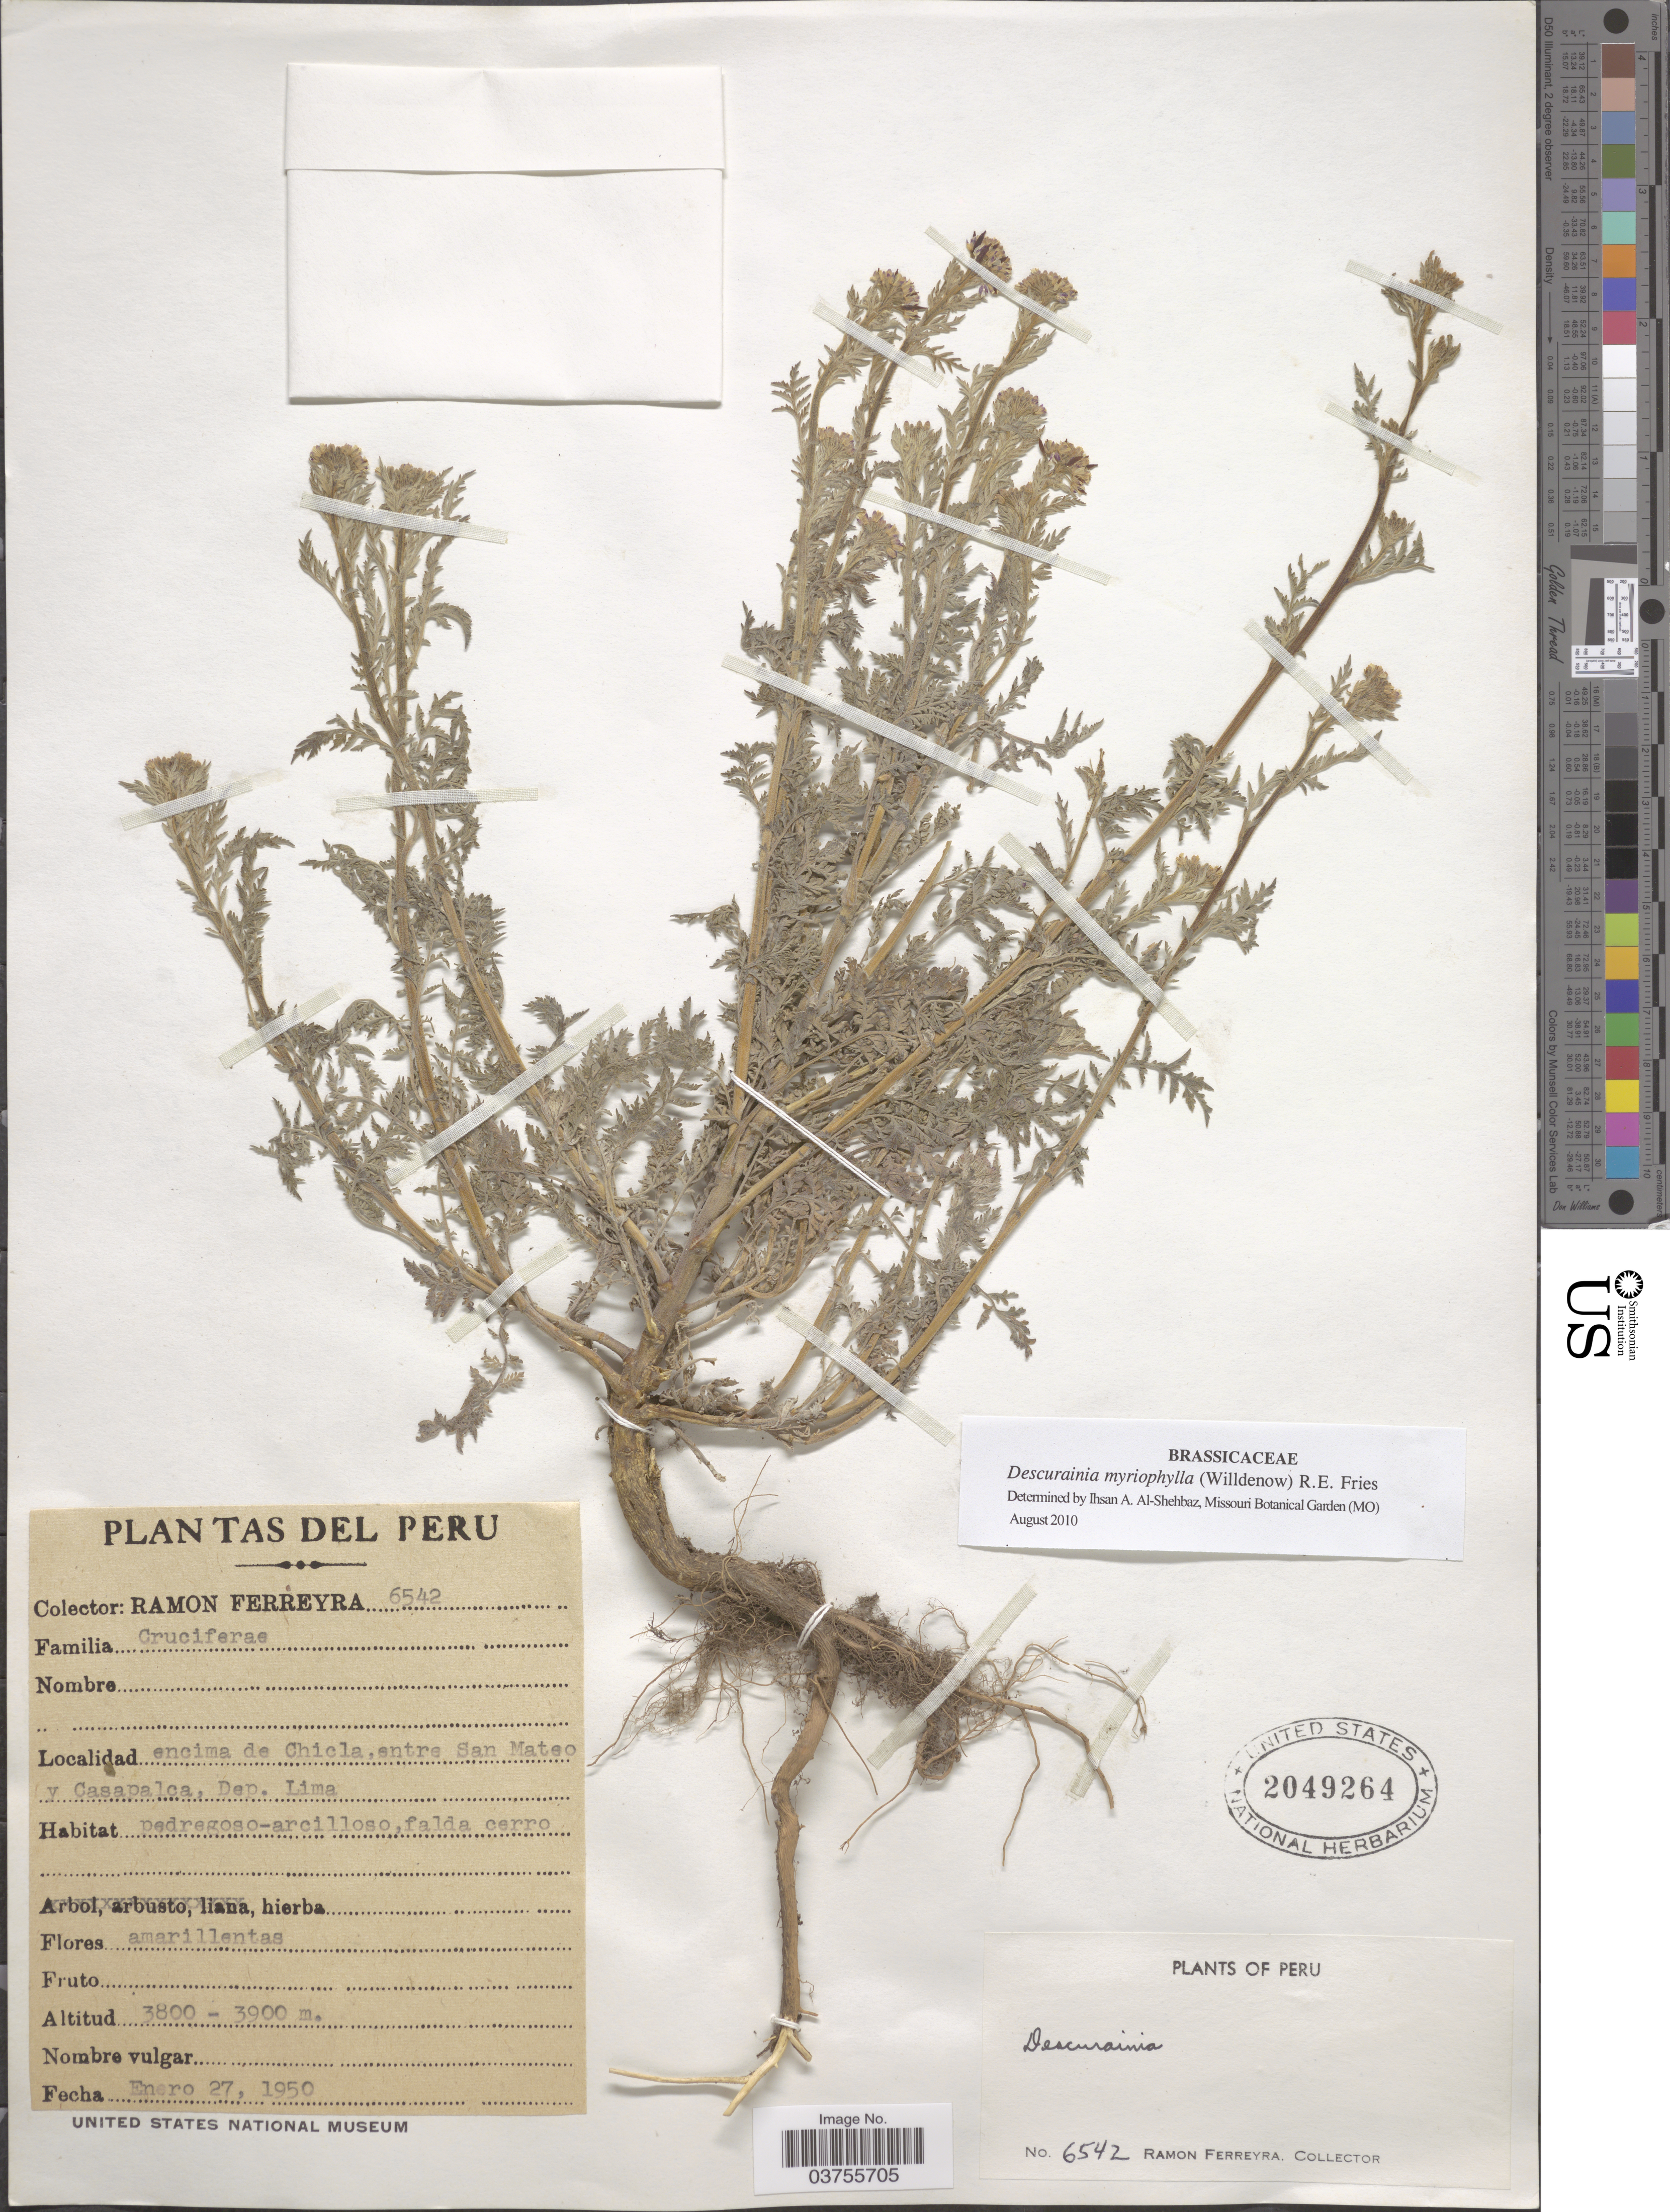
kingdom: Plantae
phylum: Tracheophyta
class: Magnoliopsida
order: Brassicales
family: Brassicaceae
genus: Descurainia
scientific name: Descurainia myriophylla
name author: (Willd.) R.E. Fr.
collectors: R. A. Ferreyra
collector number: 6542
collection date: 1950-01-27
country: Peru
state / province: Lima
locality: Encima de Chicla, entre San Mateo y Casapalca, Dep. Lima.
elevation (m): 3800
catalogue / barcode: US 2049264